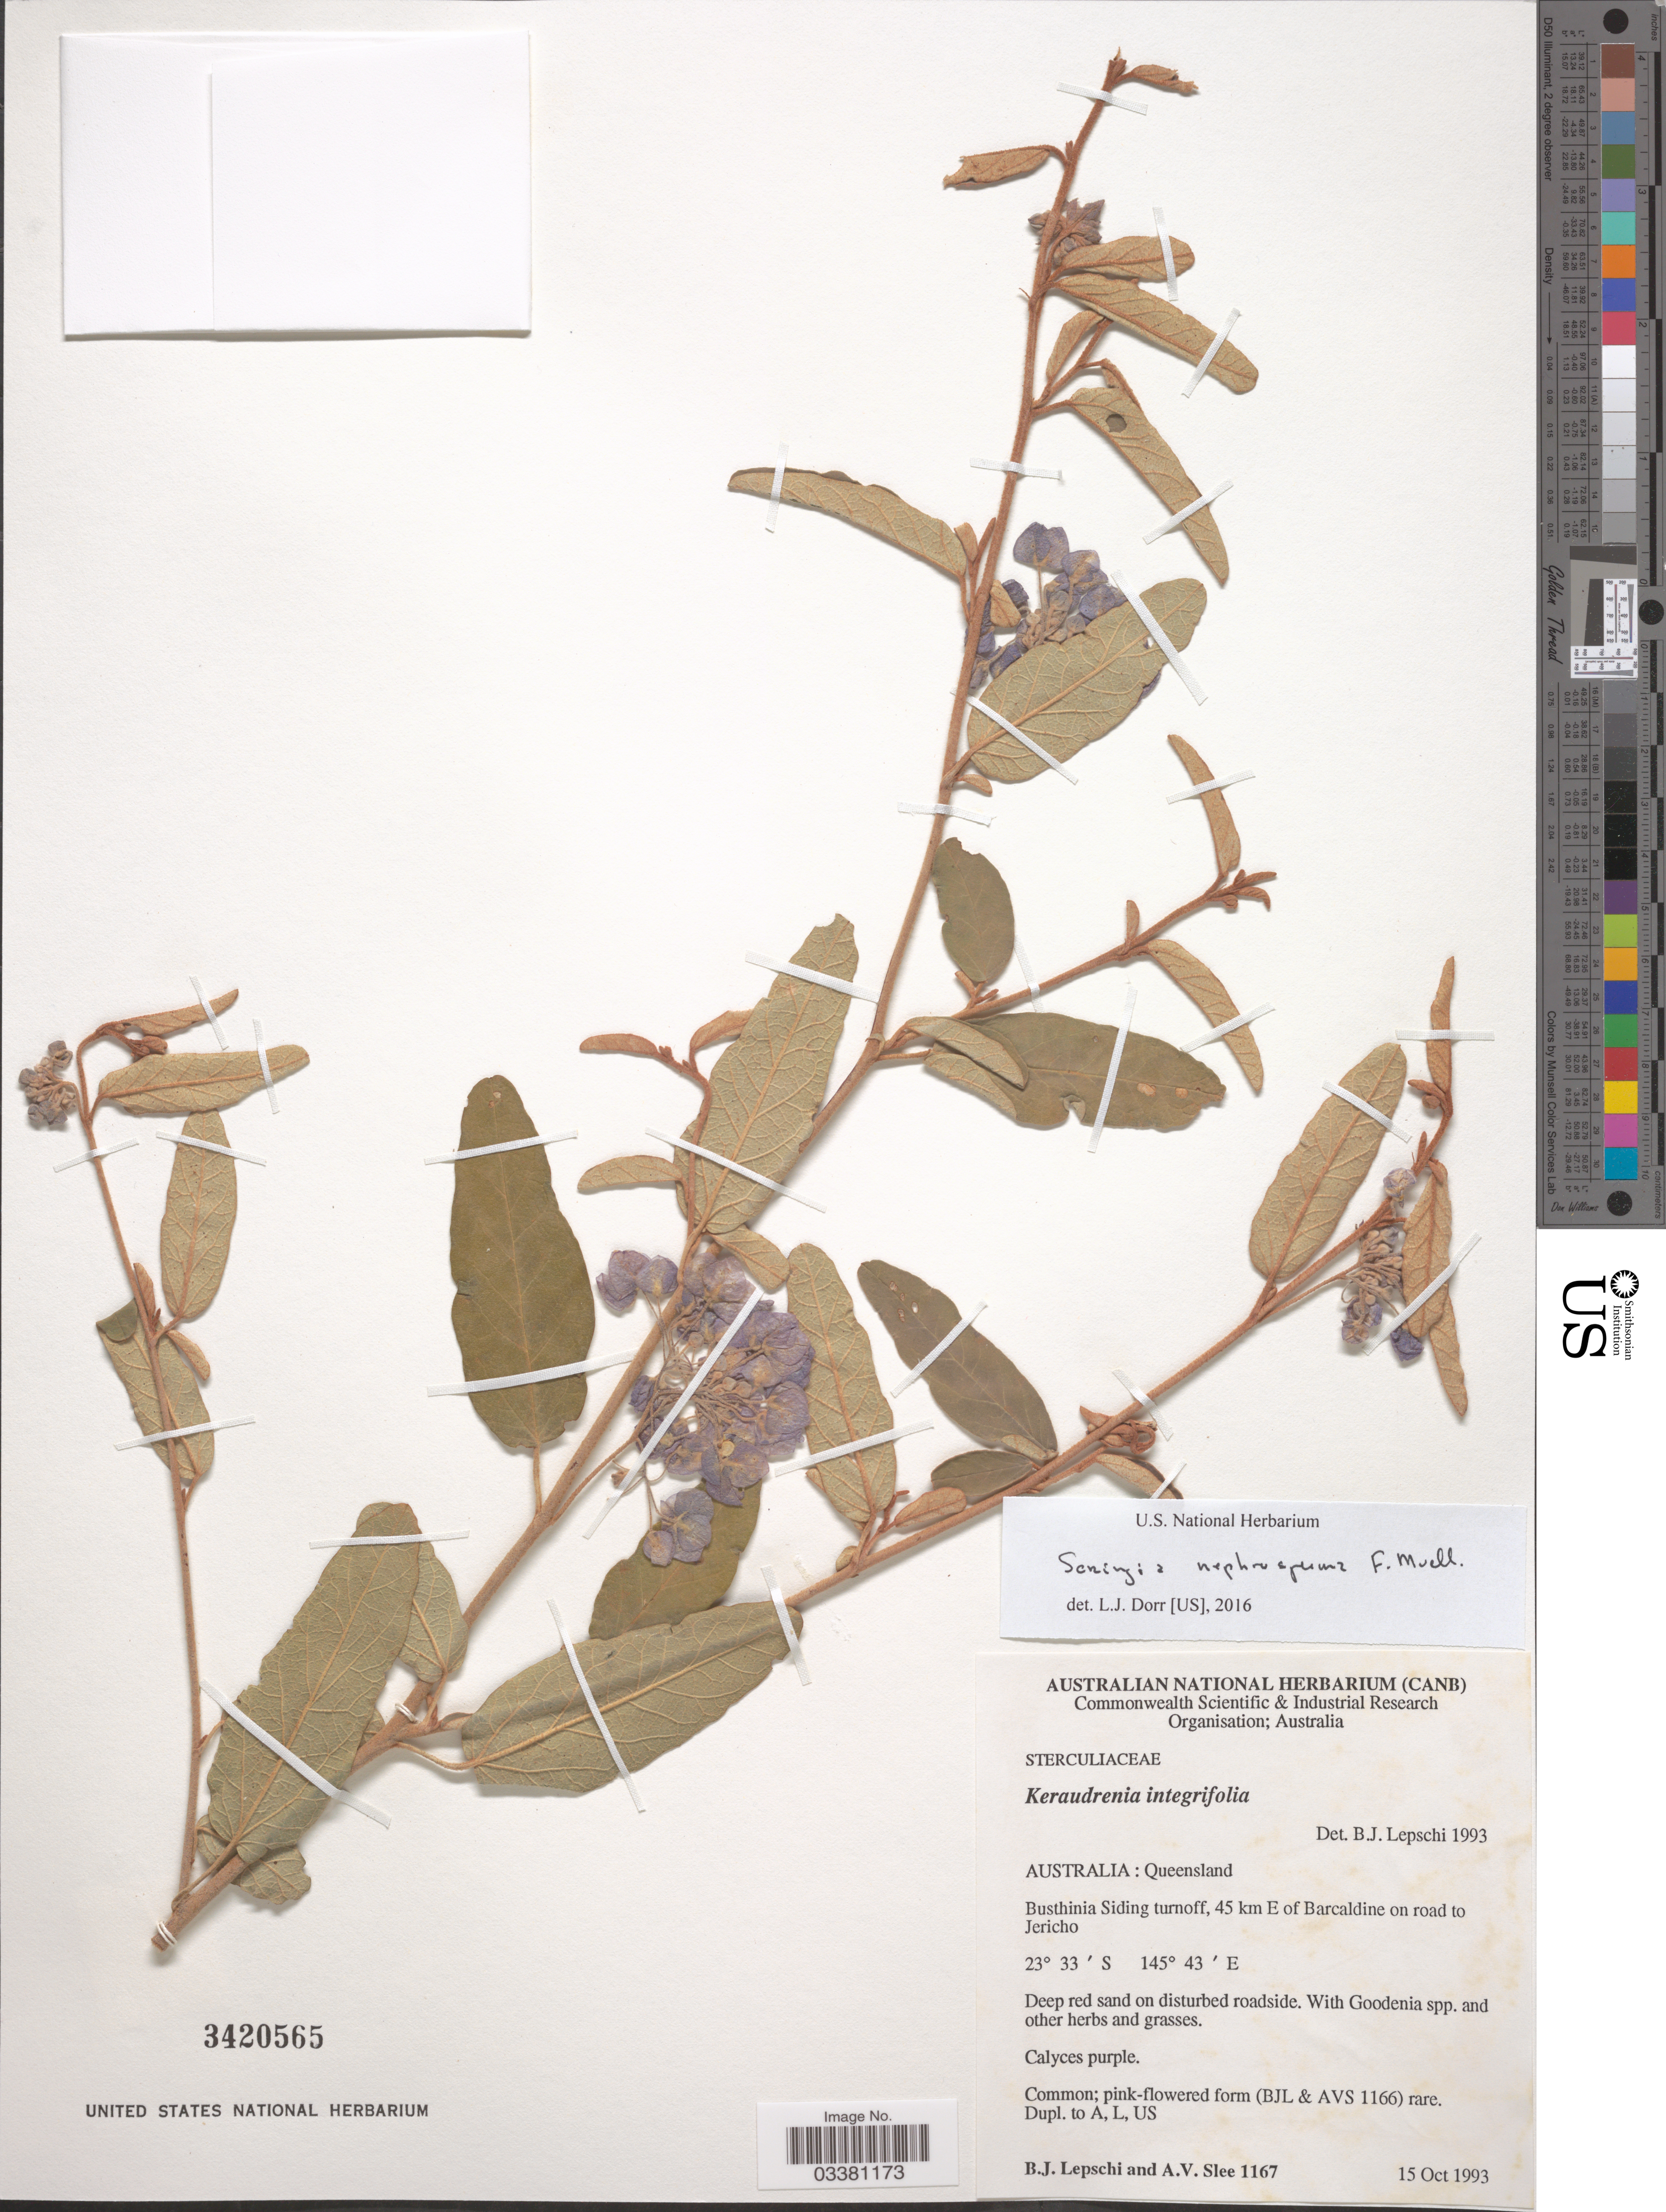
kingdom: Plantae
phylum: Tracheophyta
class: Magnoliopsida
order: Malvales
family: Malvaceae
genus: Seringia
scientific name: Seringia nephrosperma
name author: F. Muell.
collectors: B. Lepschi & A. Slee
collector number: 1167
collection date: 1993-10-15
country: Australia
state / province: Queensland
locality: Busthinia Siding turnoff, 45 km E of Barcaldine on road to Jericho.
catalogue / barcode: US 3420565